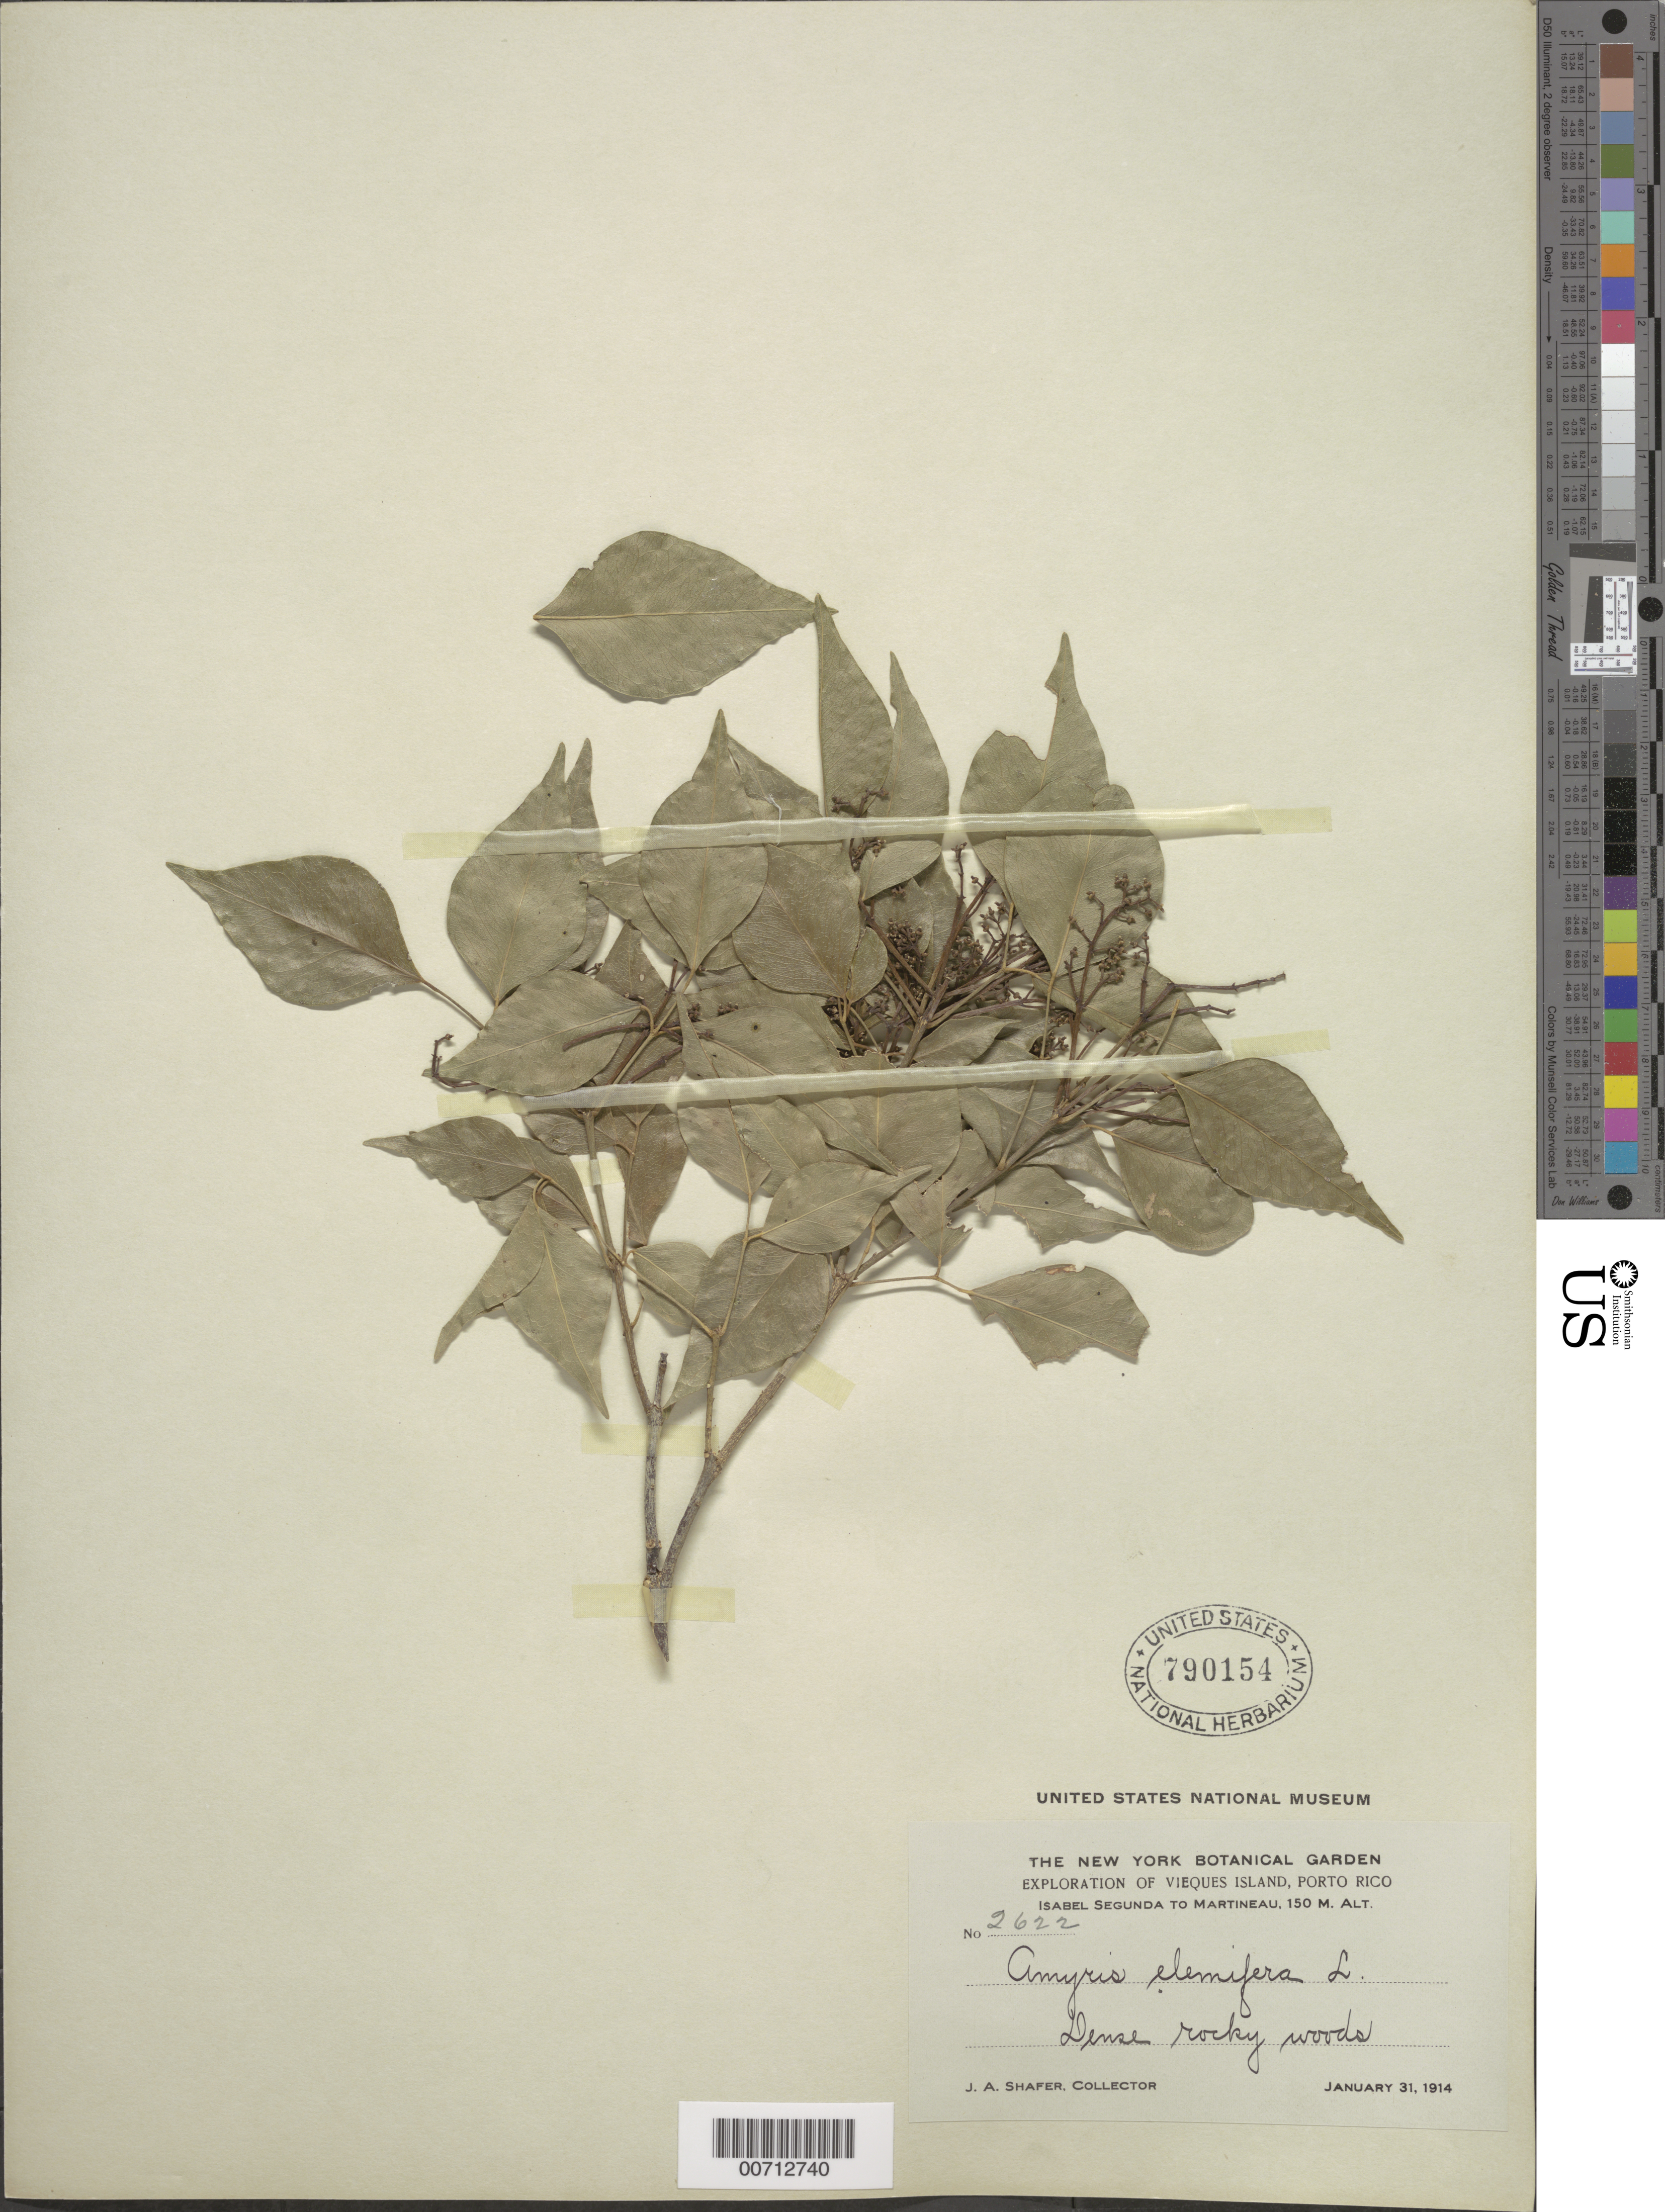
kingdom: Plantae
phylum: Tracheophyta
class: Magnoliopsida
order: Sapindales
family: Rutaceae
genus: Amyris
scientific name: Amyris elemifera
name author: L.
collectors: J. A. Shafer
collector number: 2622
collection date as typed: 31 Jan 1914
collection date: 1914-01-31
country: Puerto Rico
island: Vieques Island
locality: Isabel Segunda to Martineau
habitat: Dense rocky woods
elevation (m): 150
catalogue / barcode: US 790154